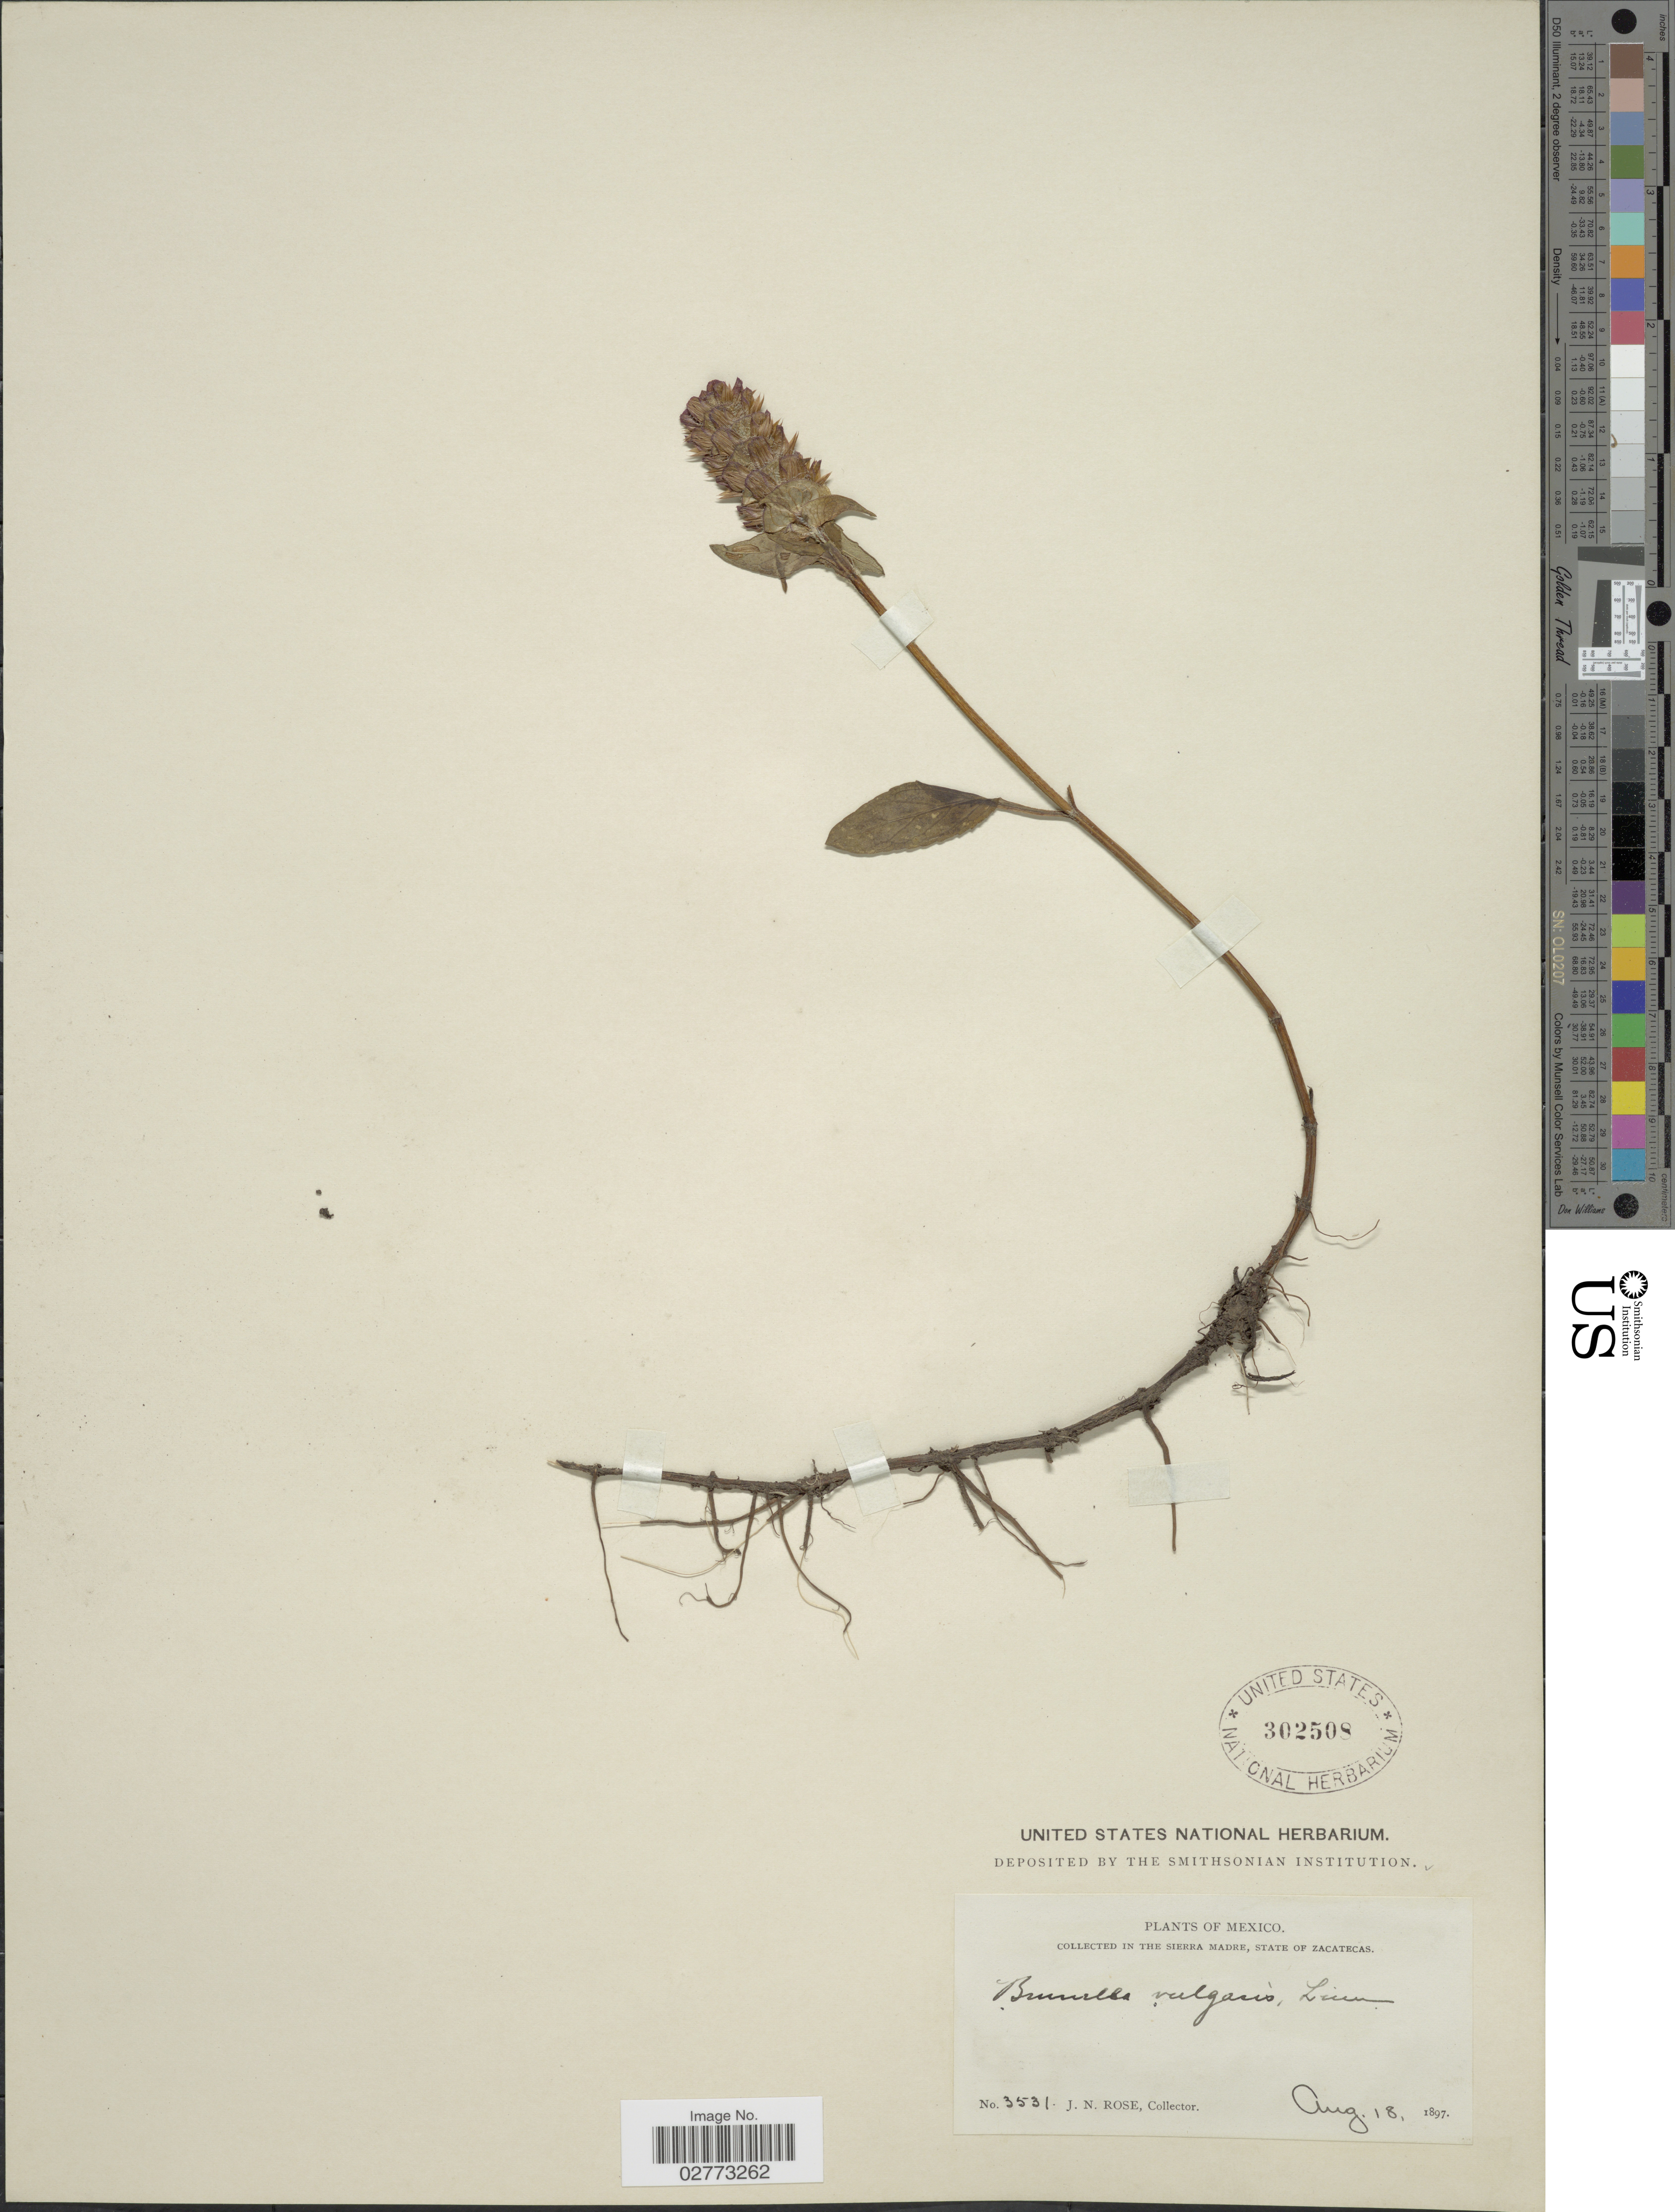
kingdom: Plantae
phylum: Tracheophyta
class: Magnoliopsida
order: Lamiales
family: Lamiaceae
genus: Prunella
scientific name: Prunella vulgaris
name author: L.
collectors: J. N. Rose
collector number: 3531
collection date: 1897-08-18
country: Mexico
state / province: Zacatecas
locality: Sierra Madre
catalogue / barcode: US 302508